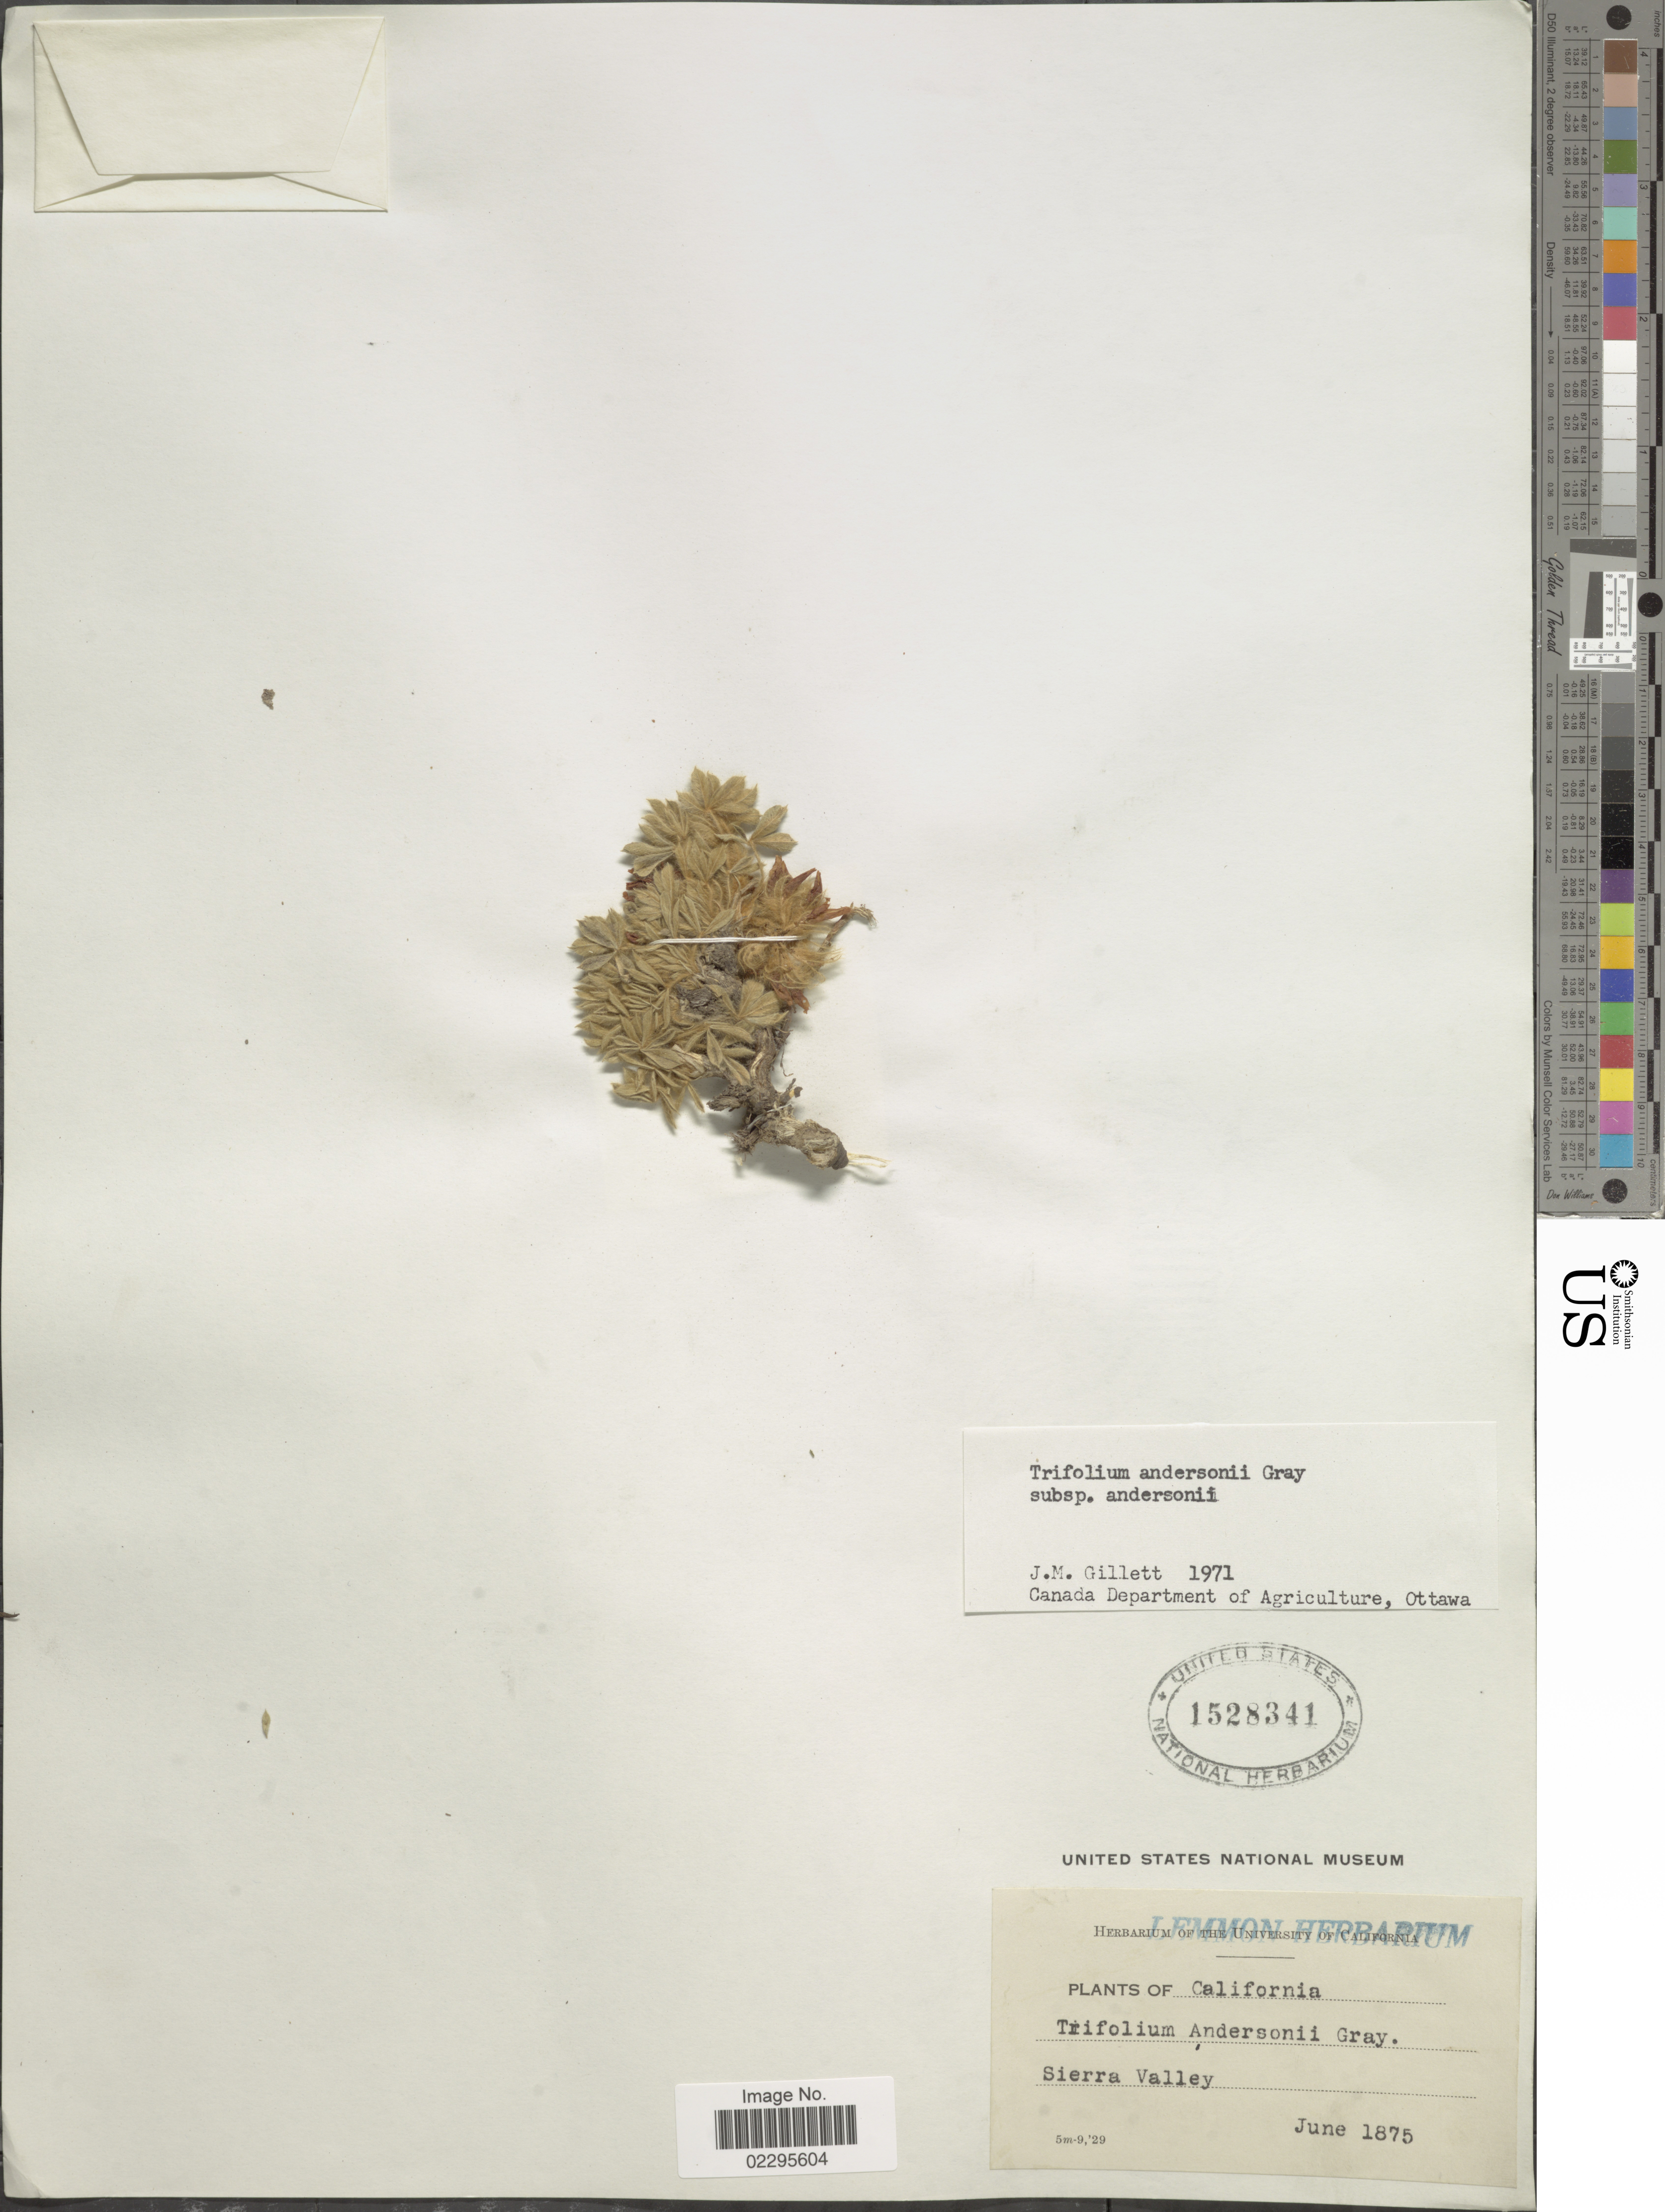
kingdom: Plantae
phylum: Tracheophyta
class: Magnoliopsida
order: Fabales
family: Fabaceae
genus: Trifolium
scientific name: Trifolium andersonii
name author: A. Gray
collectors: ex herb. Lemmon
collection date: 1875-06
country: United States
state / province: California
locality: Sierra Valley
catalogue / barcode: US 1528341